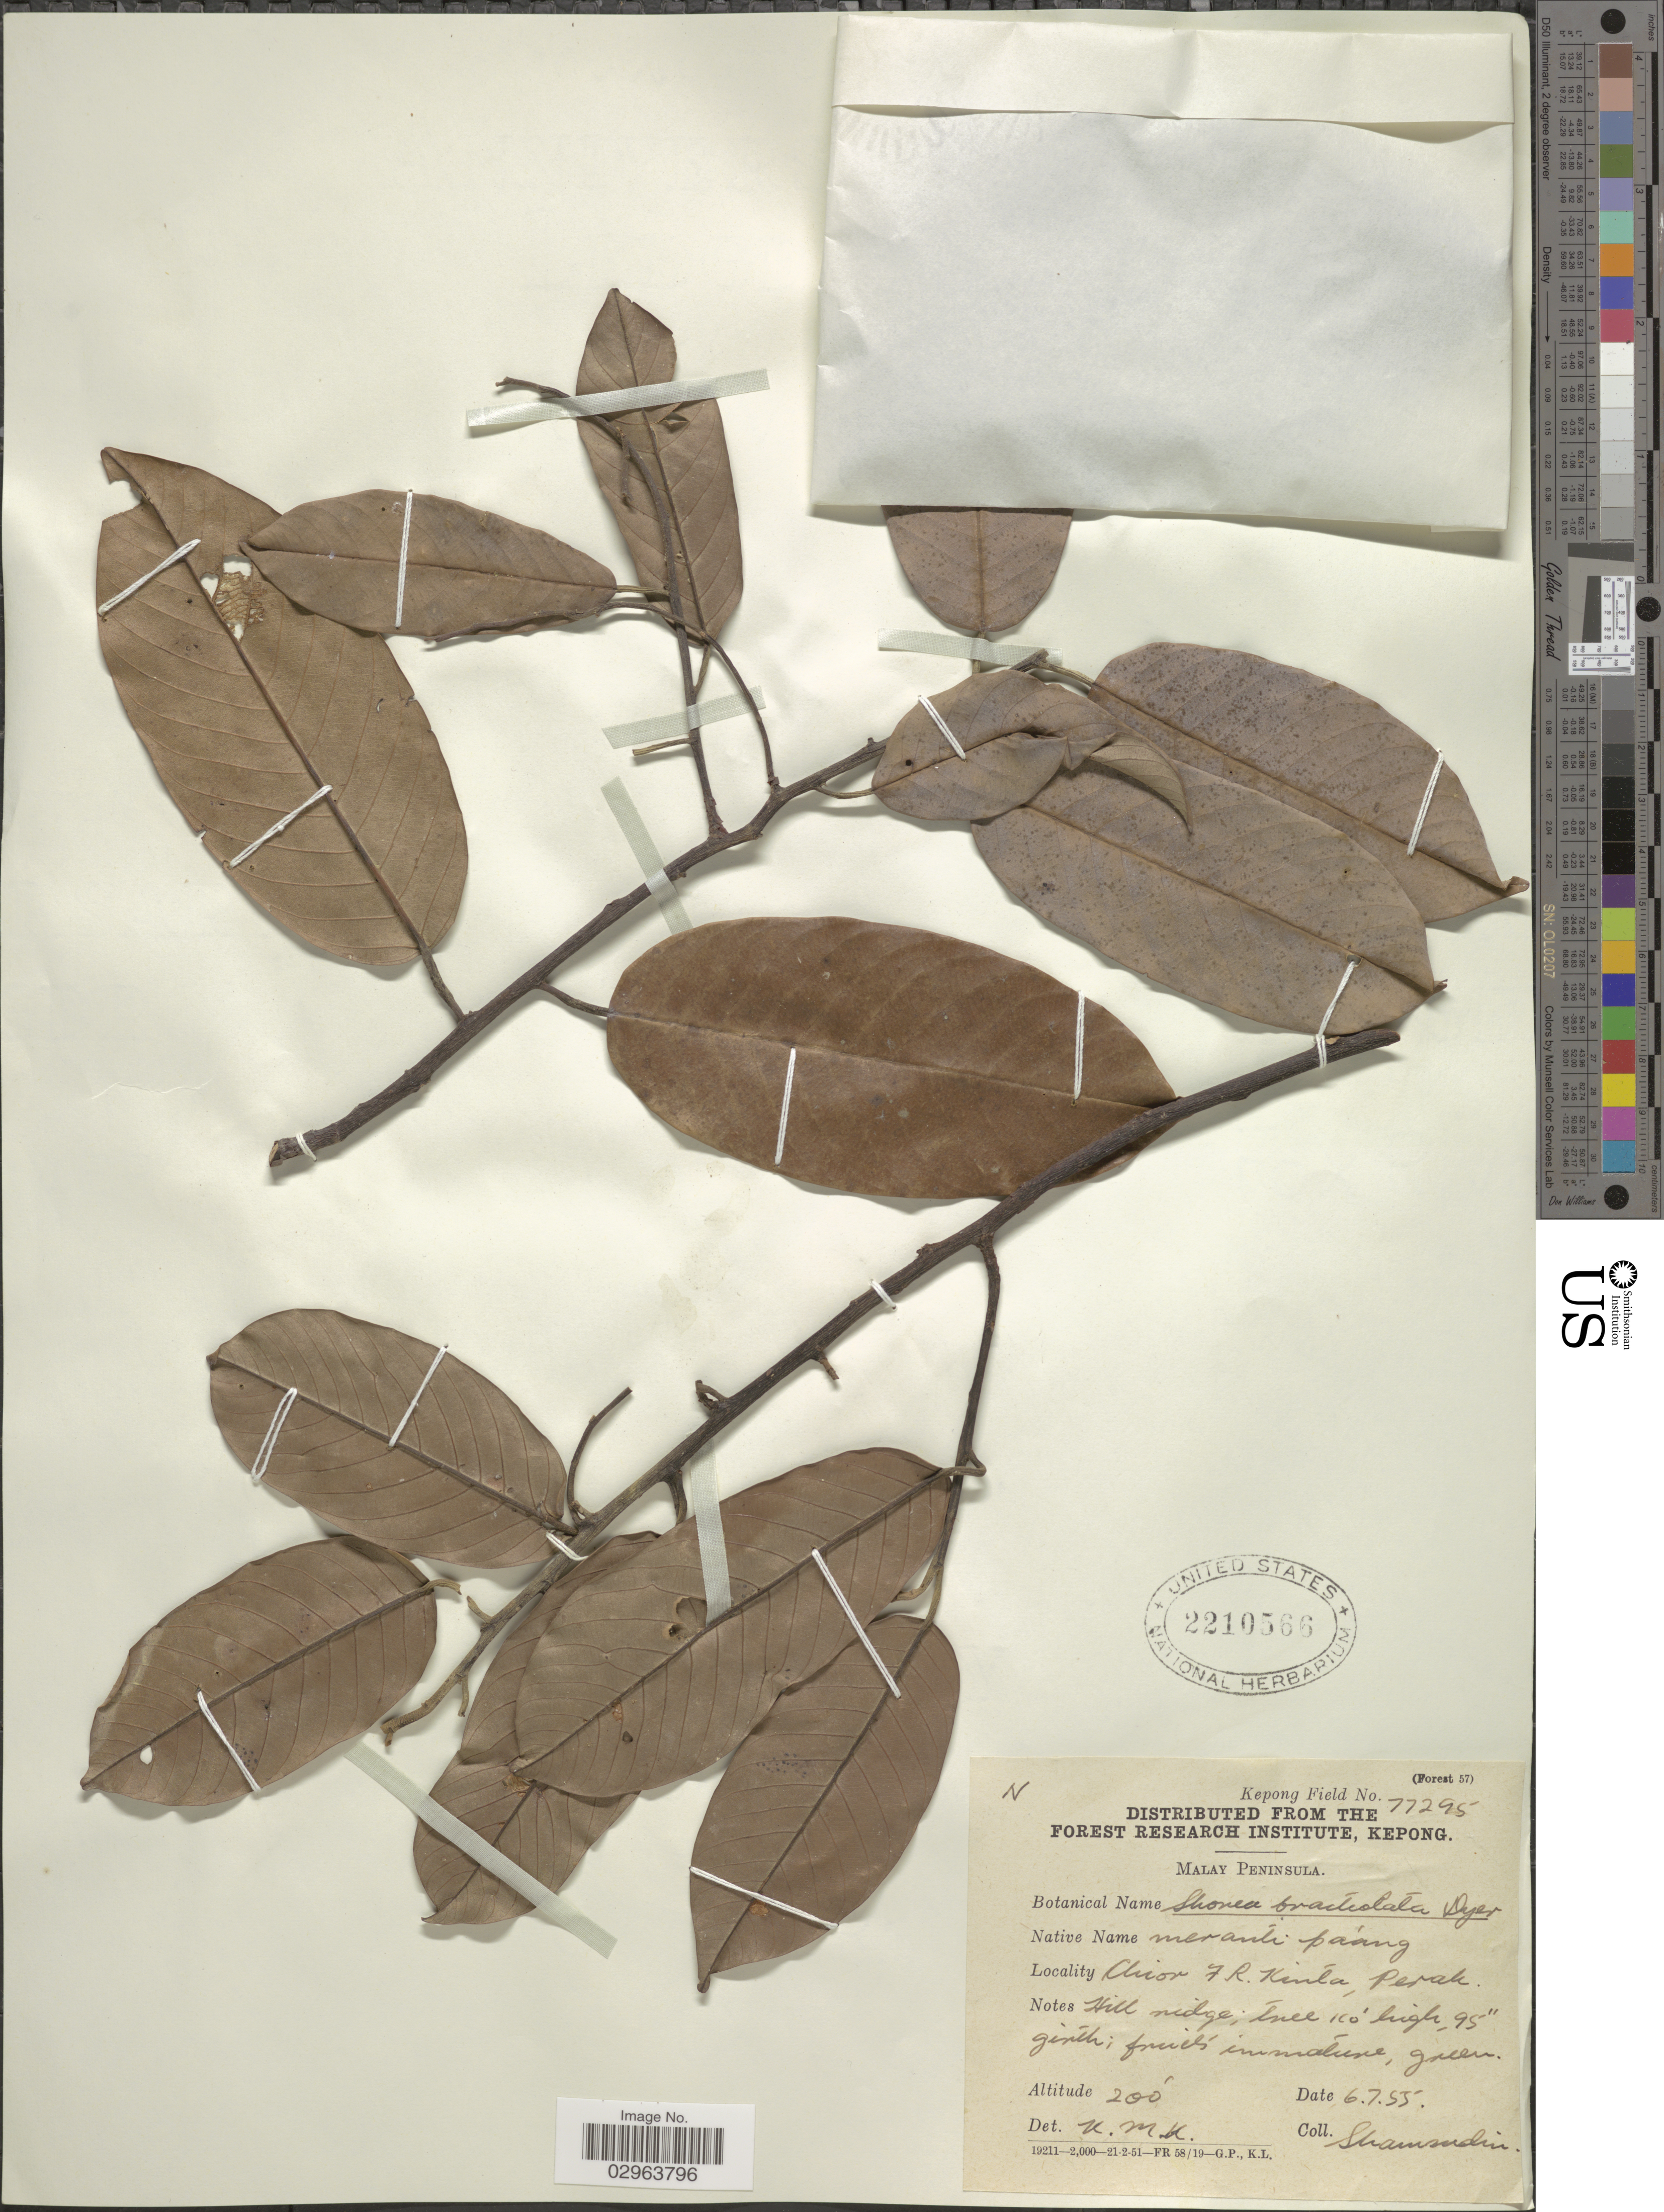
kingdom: Plantae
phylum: Tracheophyta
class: Magnoliopsida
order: Malvales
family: Dipterocarpaceae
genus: Anthoshorea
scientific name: Anthoshorea bracteolata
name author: (Dyer) P.S. Ashton & J. Heck.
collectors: Shamsudin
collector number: Kepong Field 77295?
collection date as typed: Transcribed d/m/y: 6/7/55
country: Malaysia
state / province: Perak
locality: Malay Peninsula. Chior F.R. Kinta.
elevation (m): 61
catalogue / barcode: US 2210566